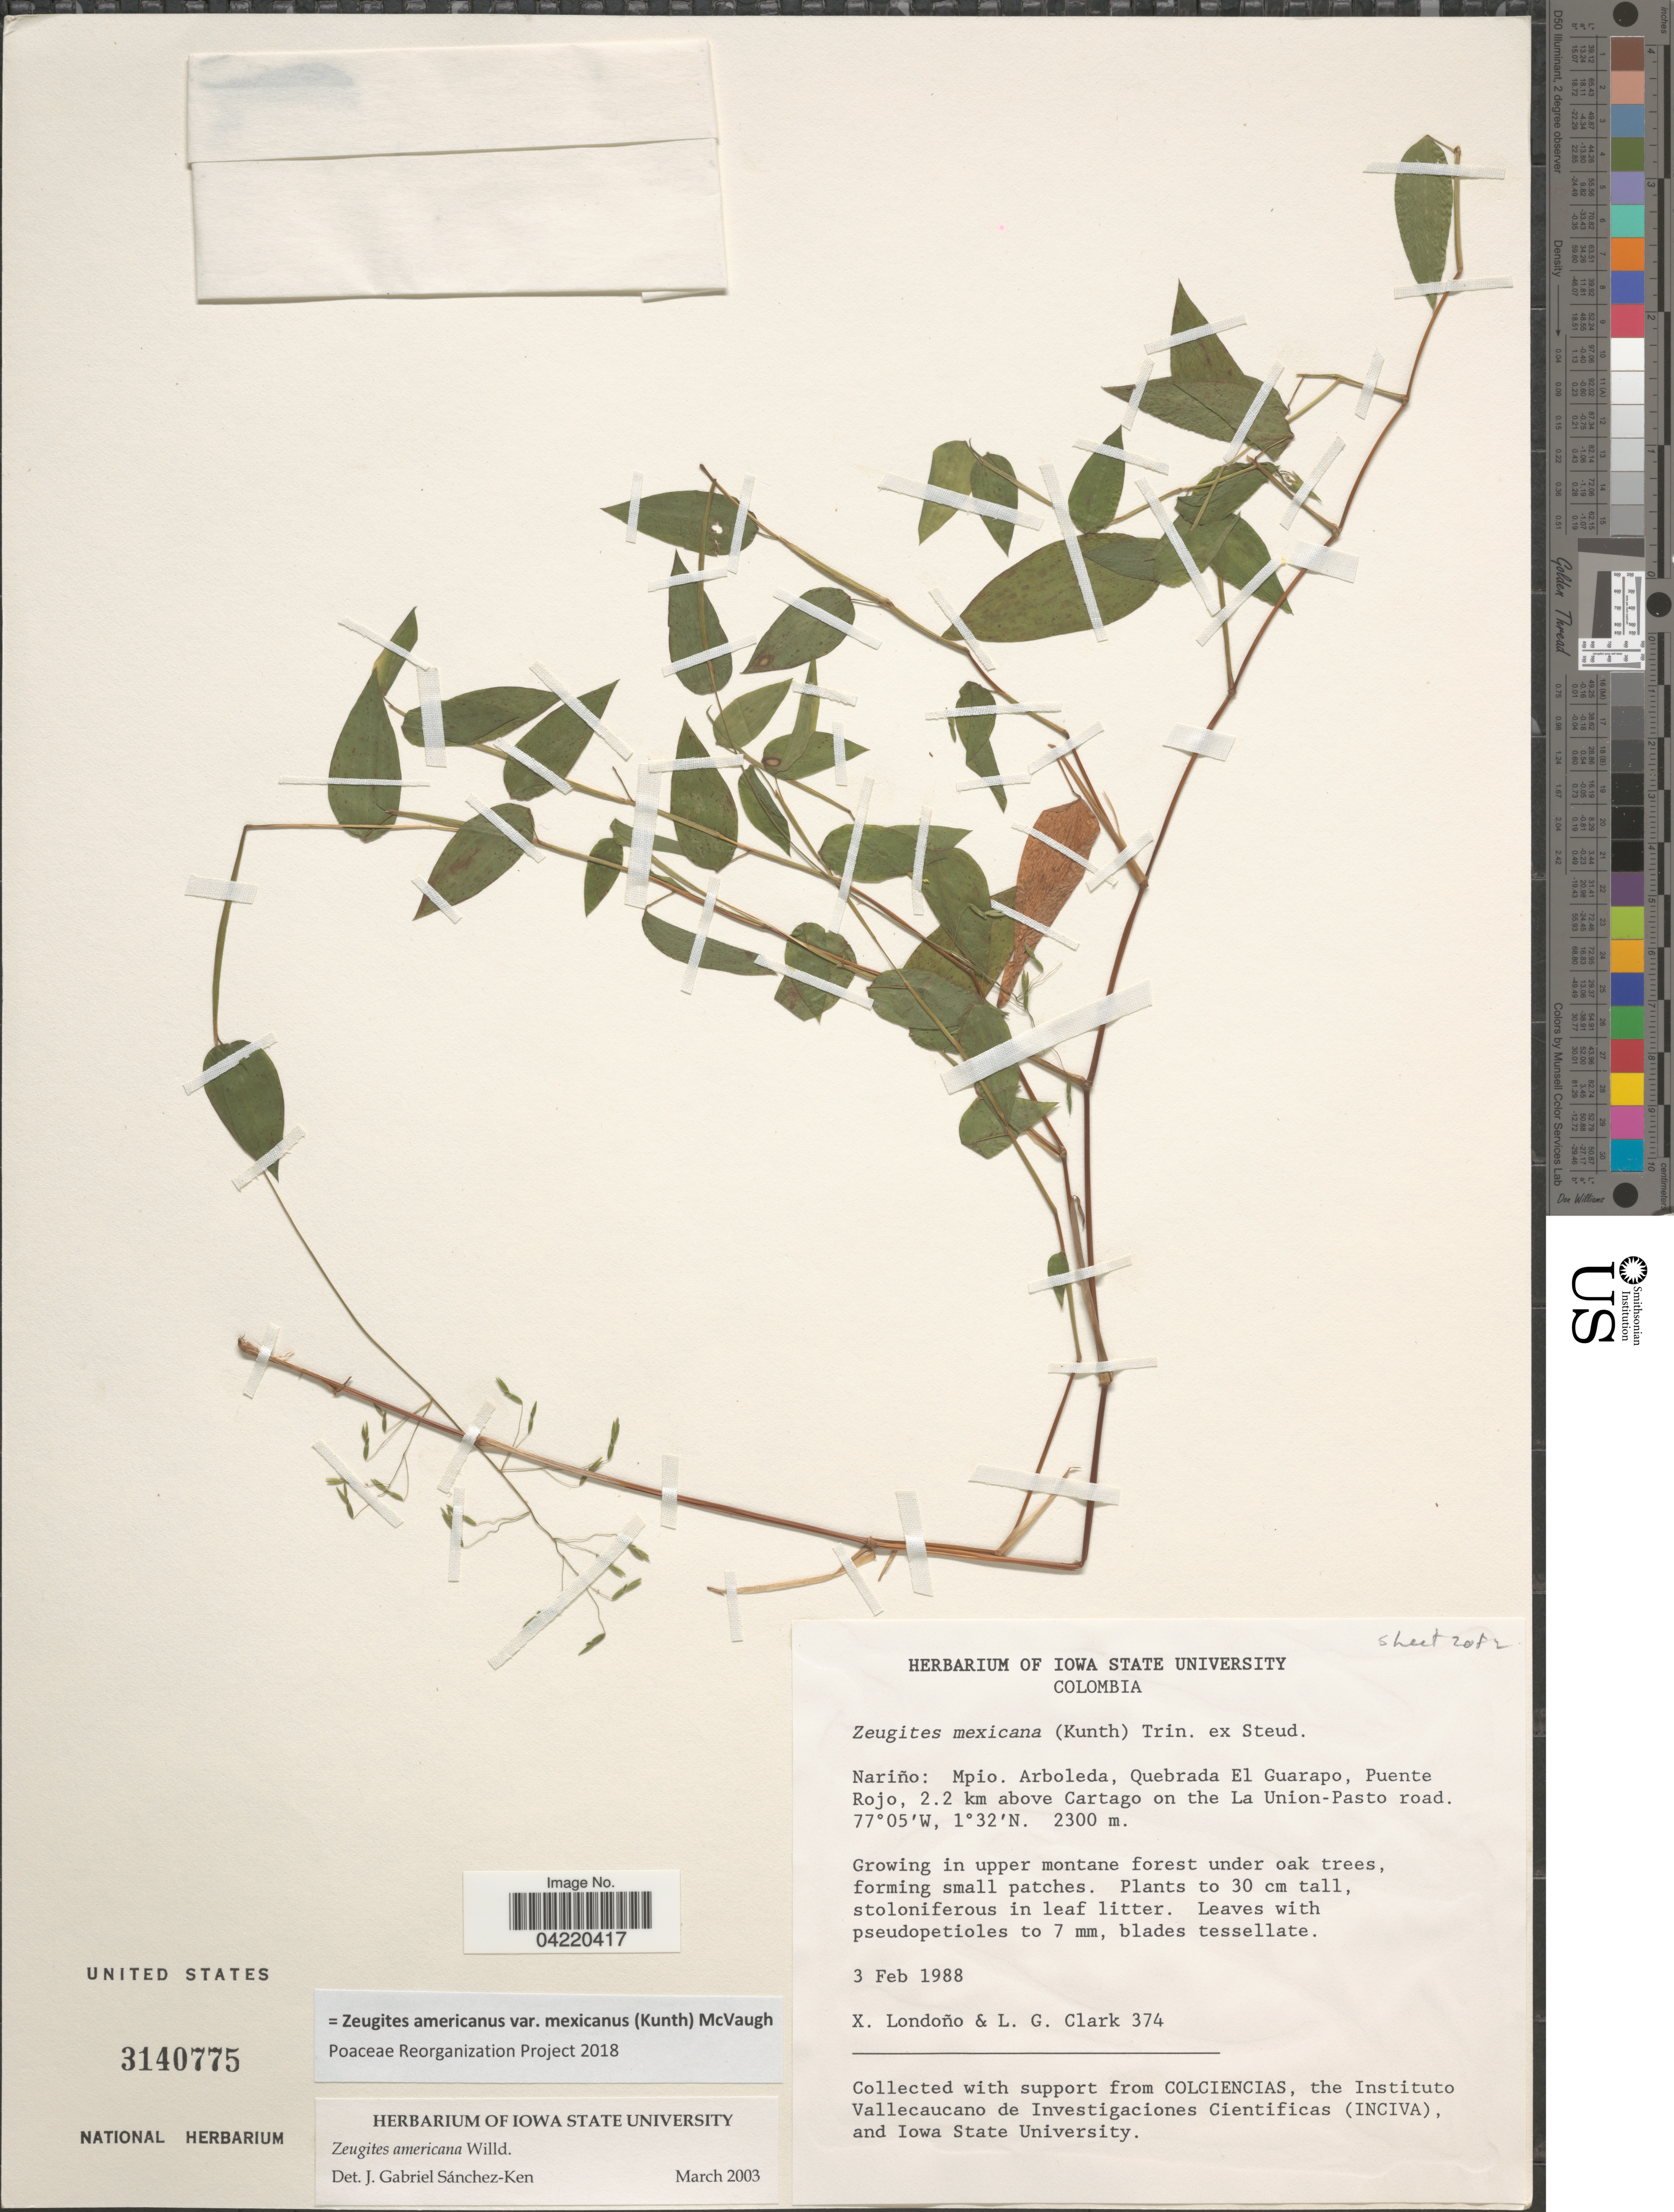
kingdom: Plantae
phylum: Tracheophyta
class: Liliopsida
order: Poales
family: Poaceae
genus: Zeugites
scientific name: Zeugites americanus var. mexicanus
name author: (Kunth) McVaugh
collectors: X. Londoño & L. G. Clark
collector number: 374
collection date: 1988-02-03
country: Colombia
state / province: Nariño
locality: Mpio. Arboleda, Quebrada El Guarapo, Puente Rojo, 2.2 km above Cartago on the La Union-Pasto road.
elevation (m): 2300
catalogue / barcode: US 3140775